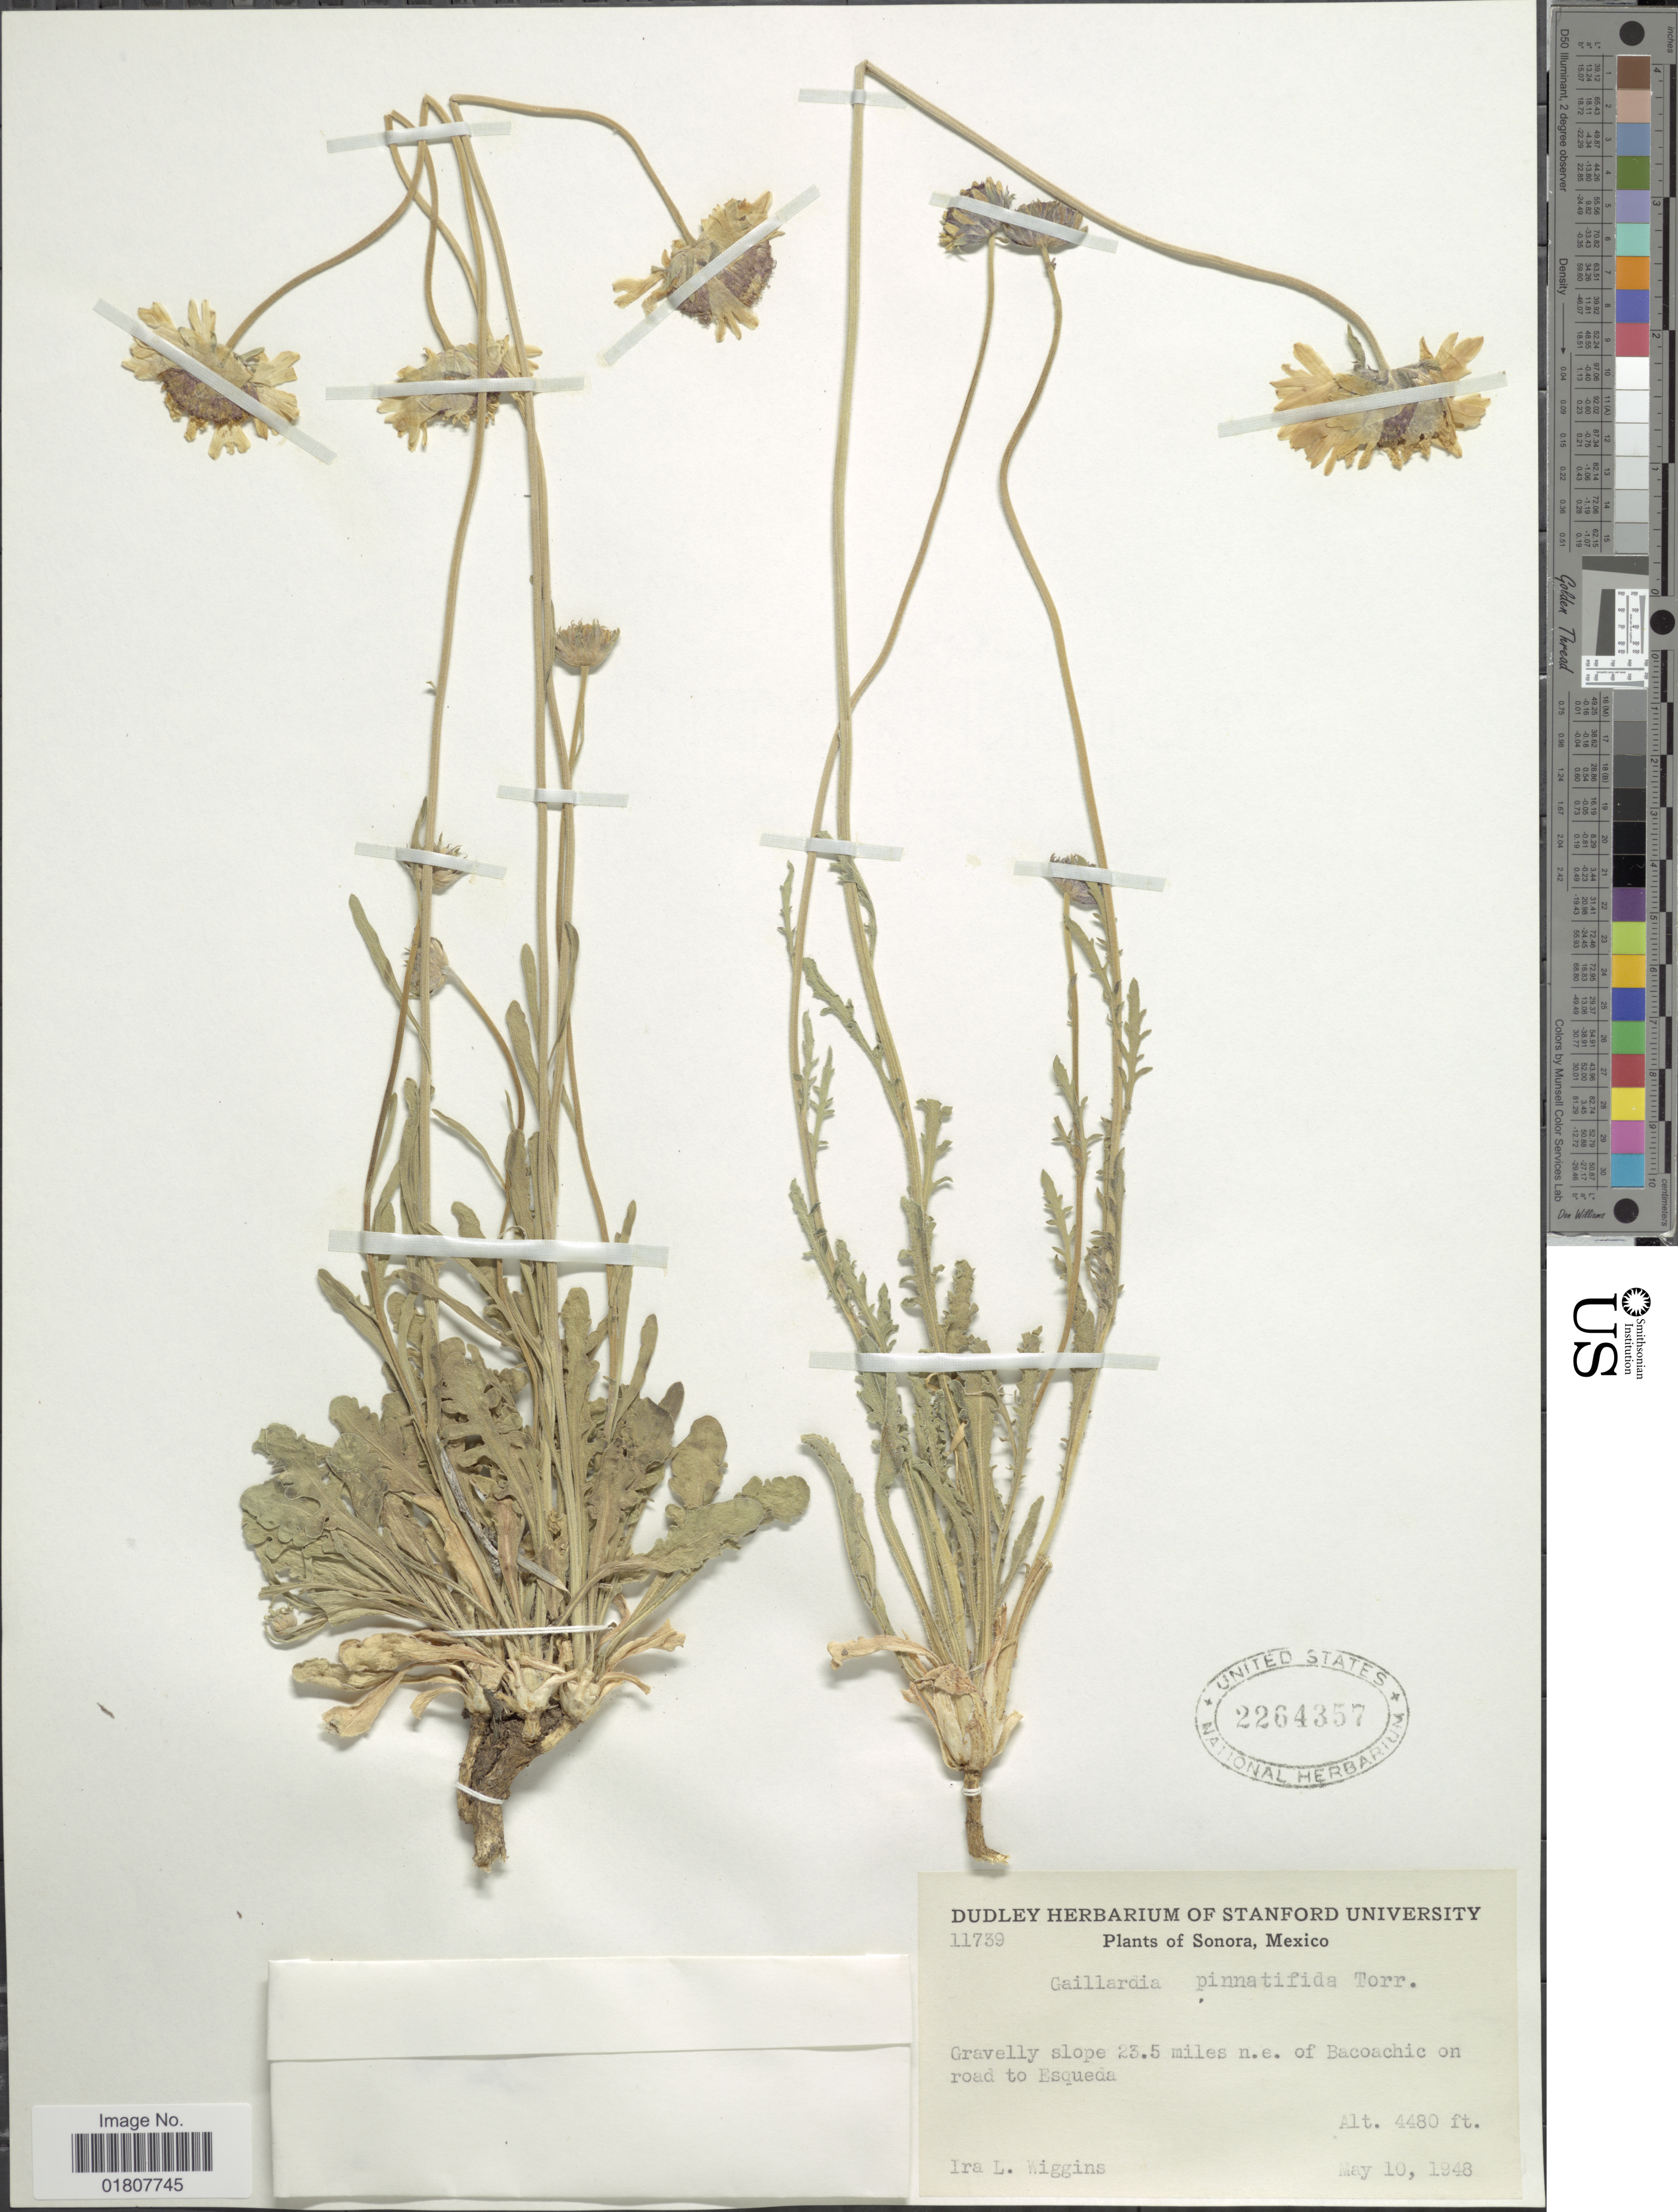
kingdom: Plantae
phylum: Tracheophyta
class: Magnoliopsida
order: Asterales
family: Asteraceae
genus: Gaillardia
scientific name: Gaillardia pinnatifida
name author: Torr.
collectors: I. L. Wiggins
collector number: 11739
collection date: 1948-05-10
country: Mexico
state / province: Sonora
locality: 23.5 miles n.e. of Bacoachic on road to Esqueda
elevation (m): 1366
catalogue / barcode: US 2264357